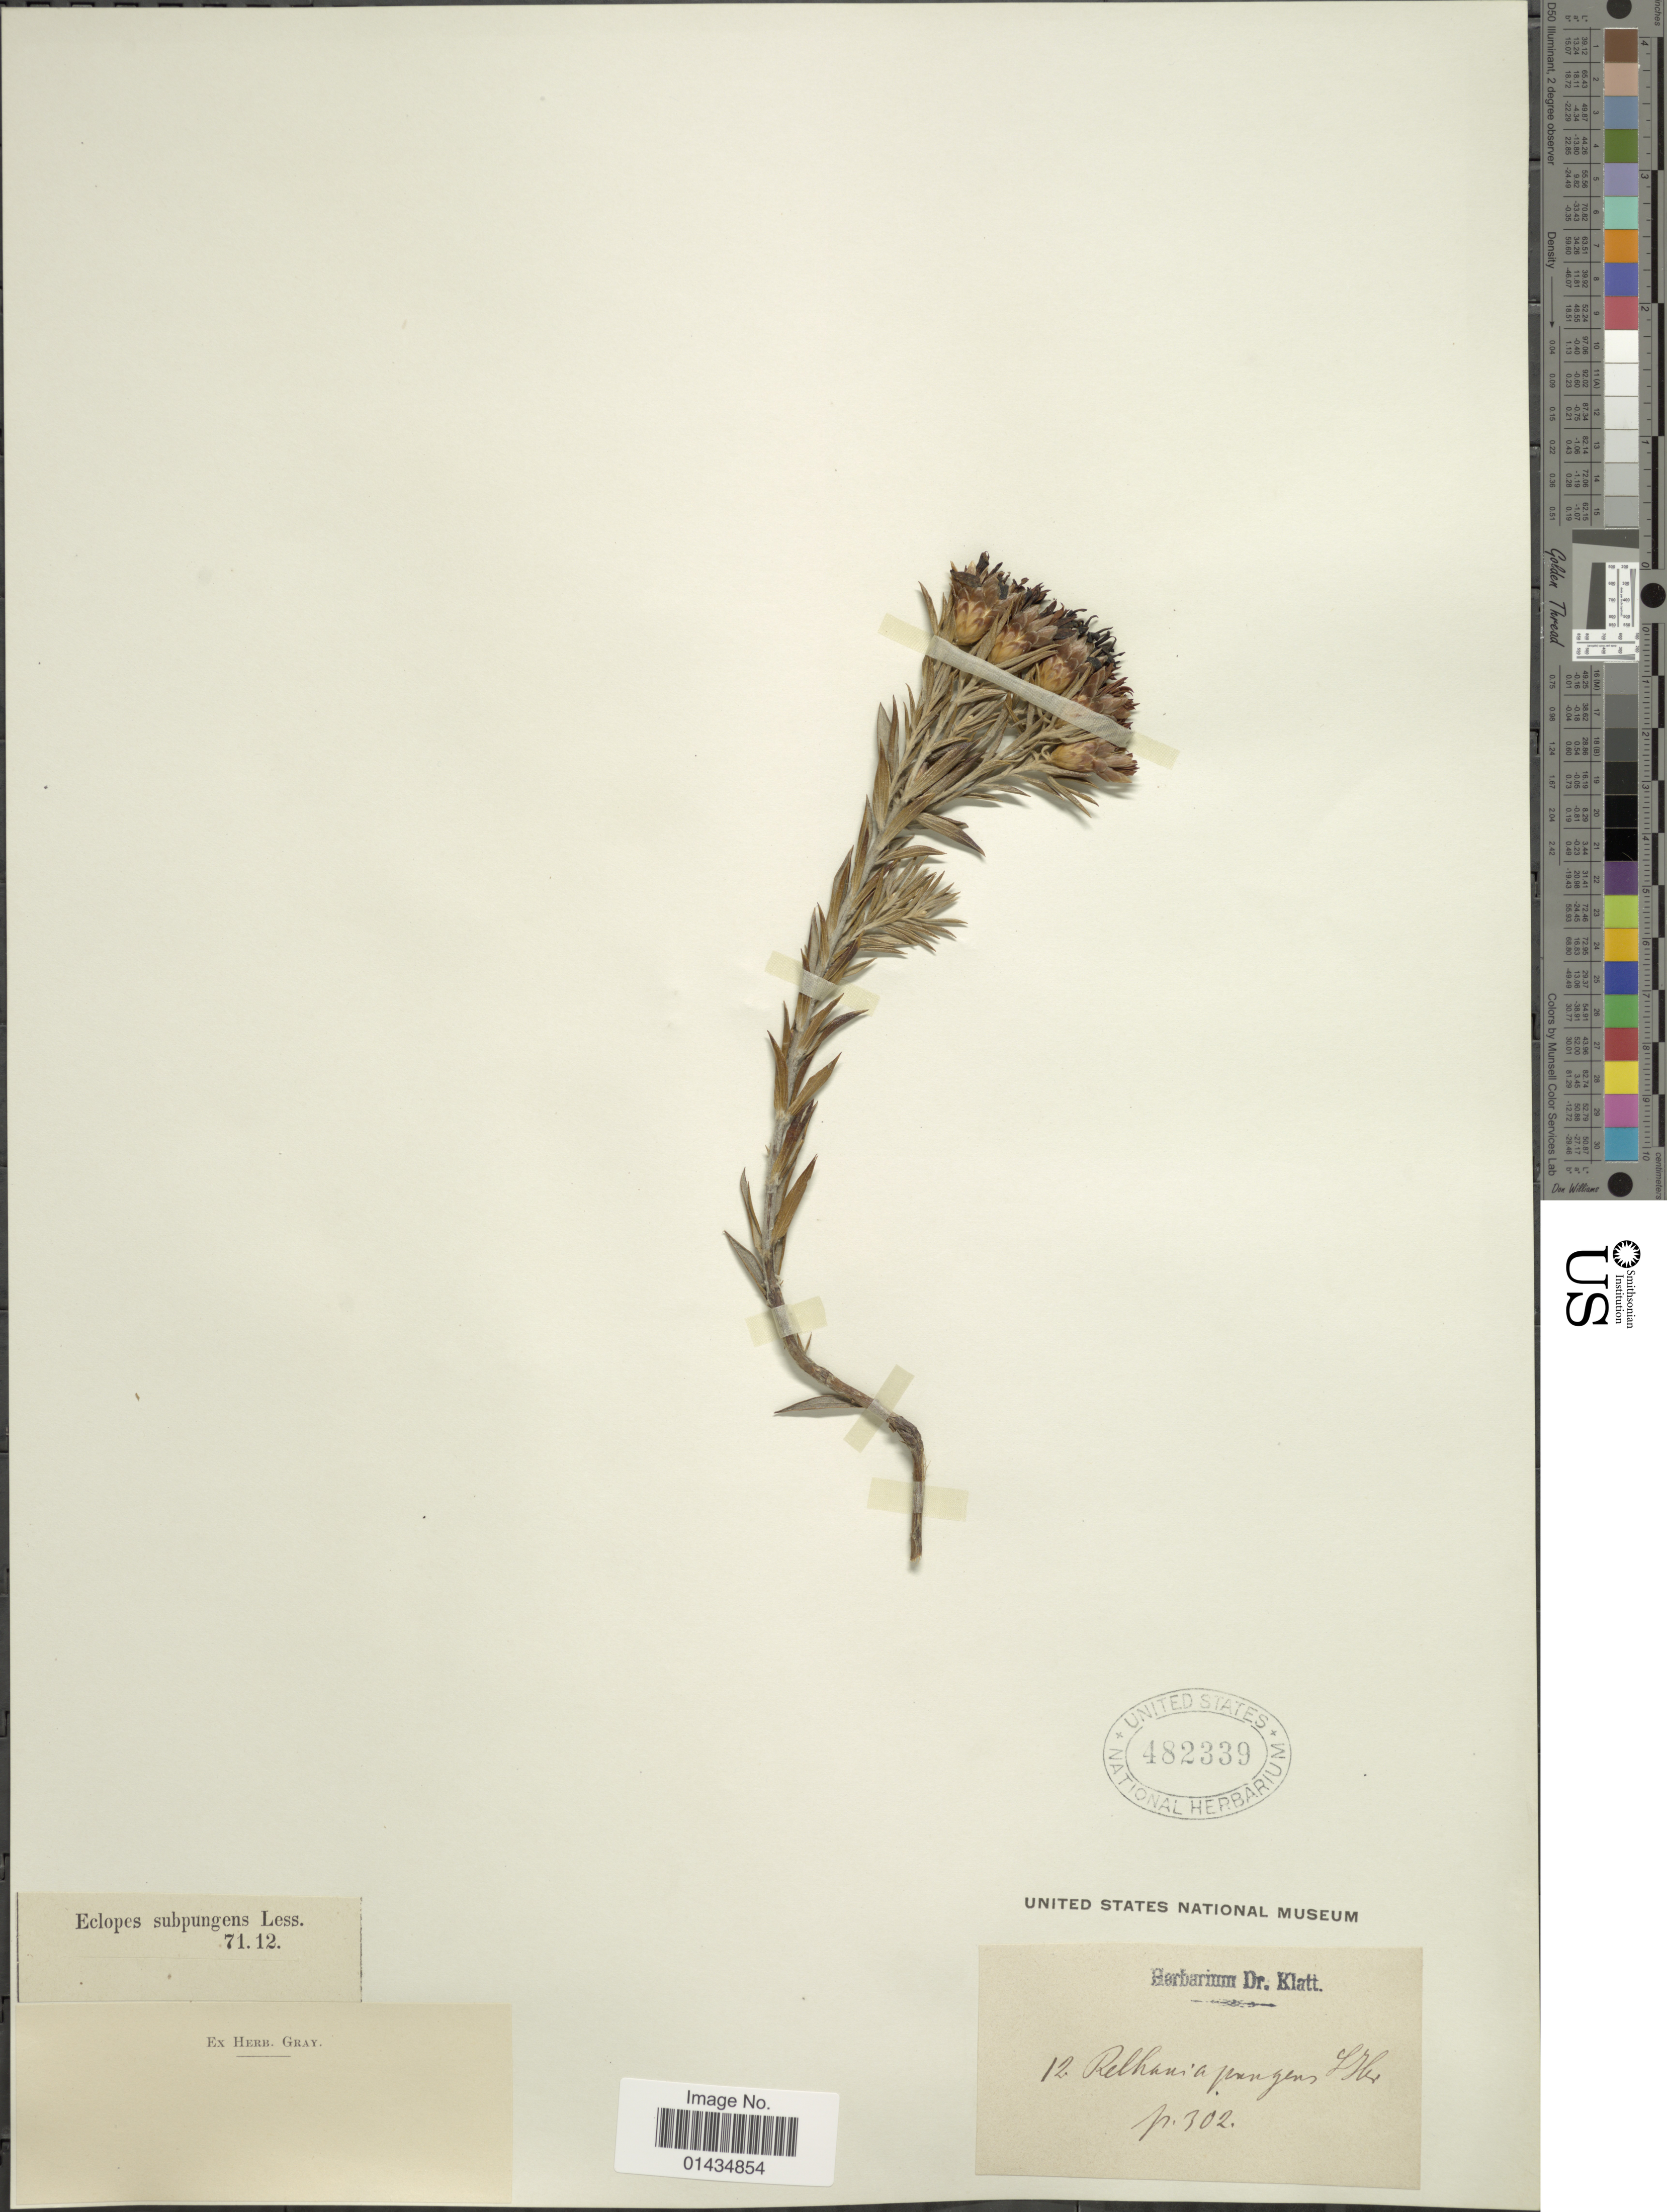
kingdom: Plantae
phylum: Tracheophyta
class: Magnoliopsida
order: Asterales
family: Asteraceae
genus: Relhania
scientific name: Relhania pungens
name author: L'Hér.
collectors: ex herb. Dr. Klatt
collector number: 12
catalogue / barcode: US 482339